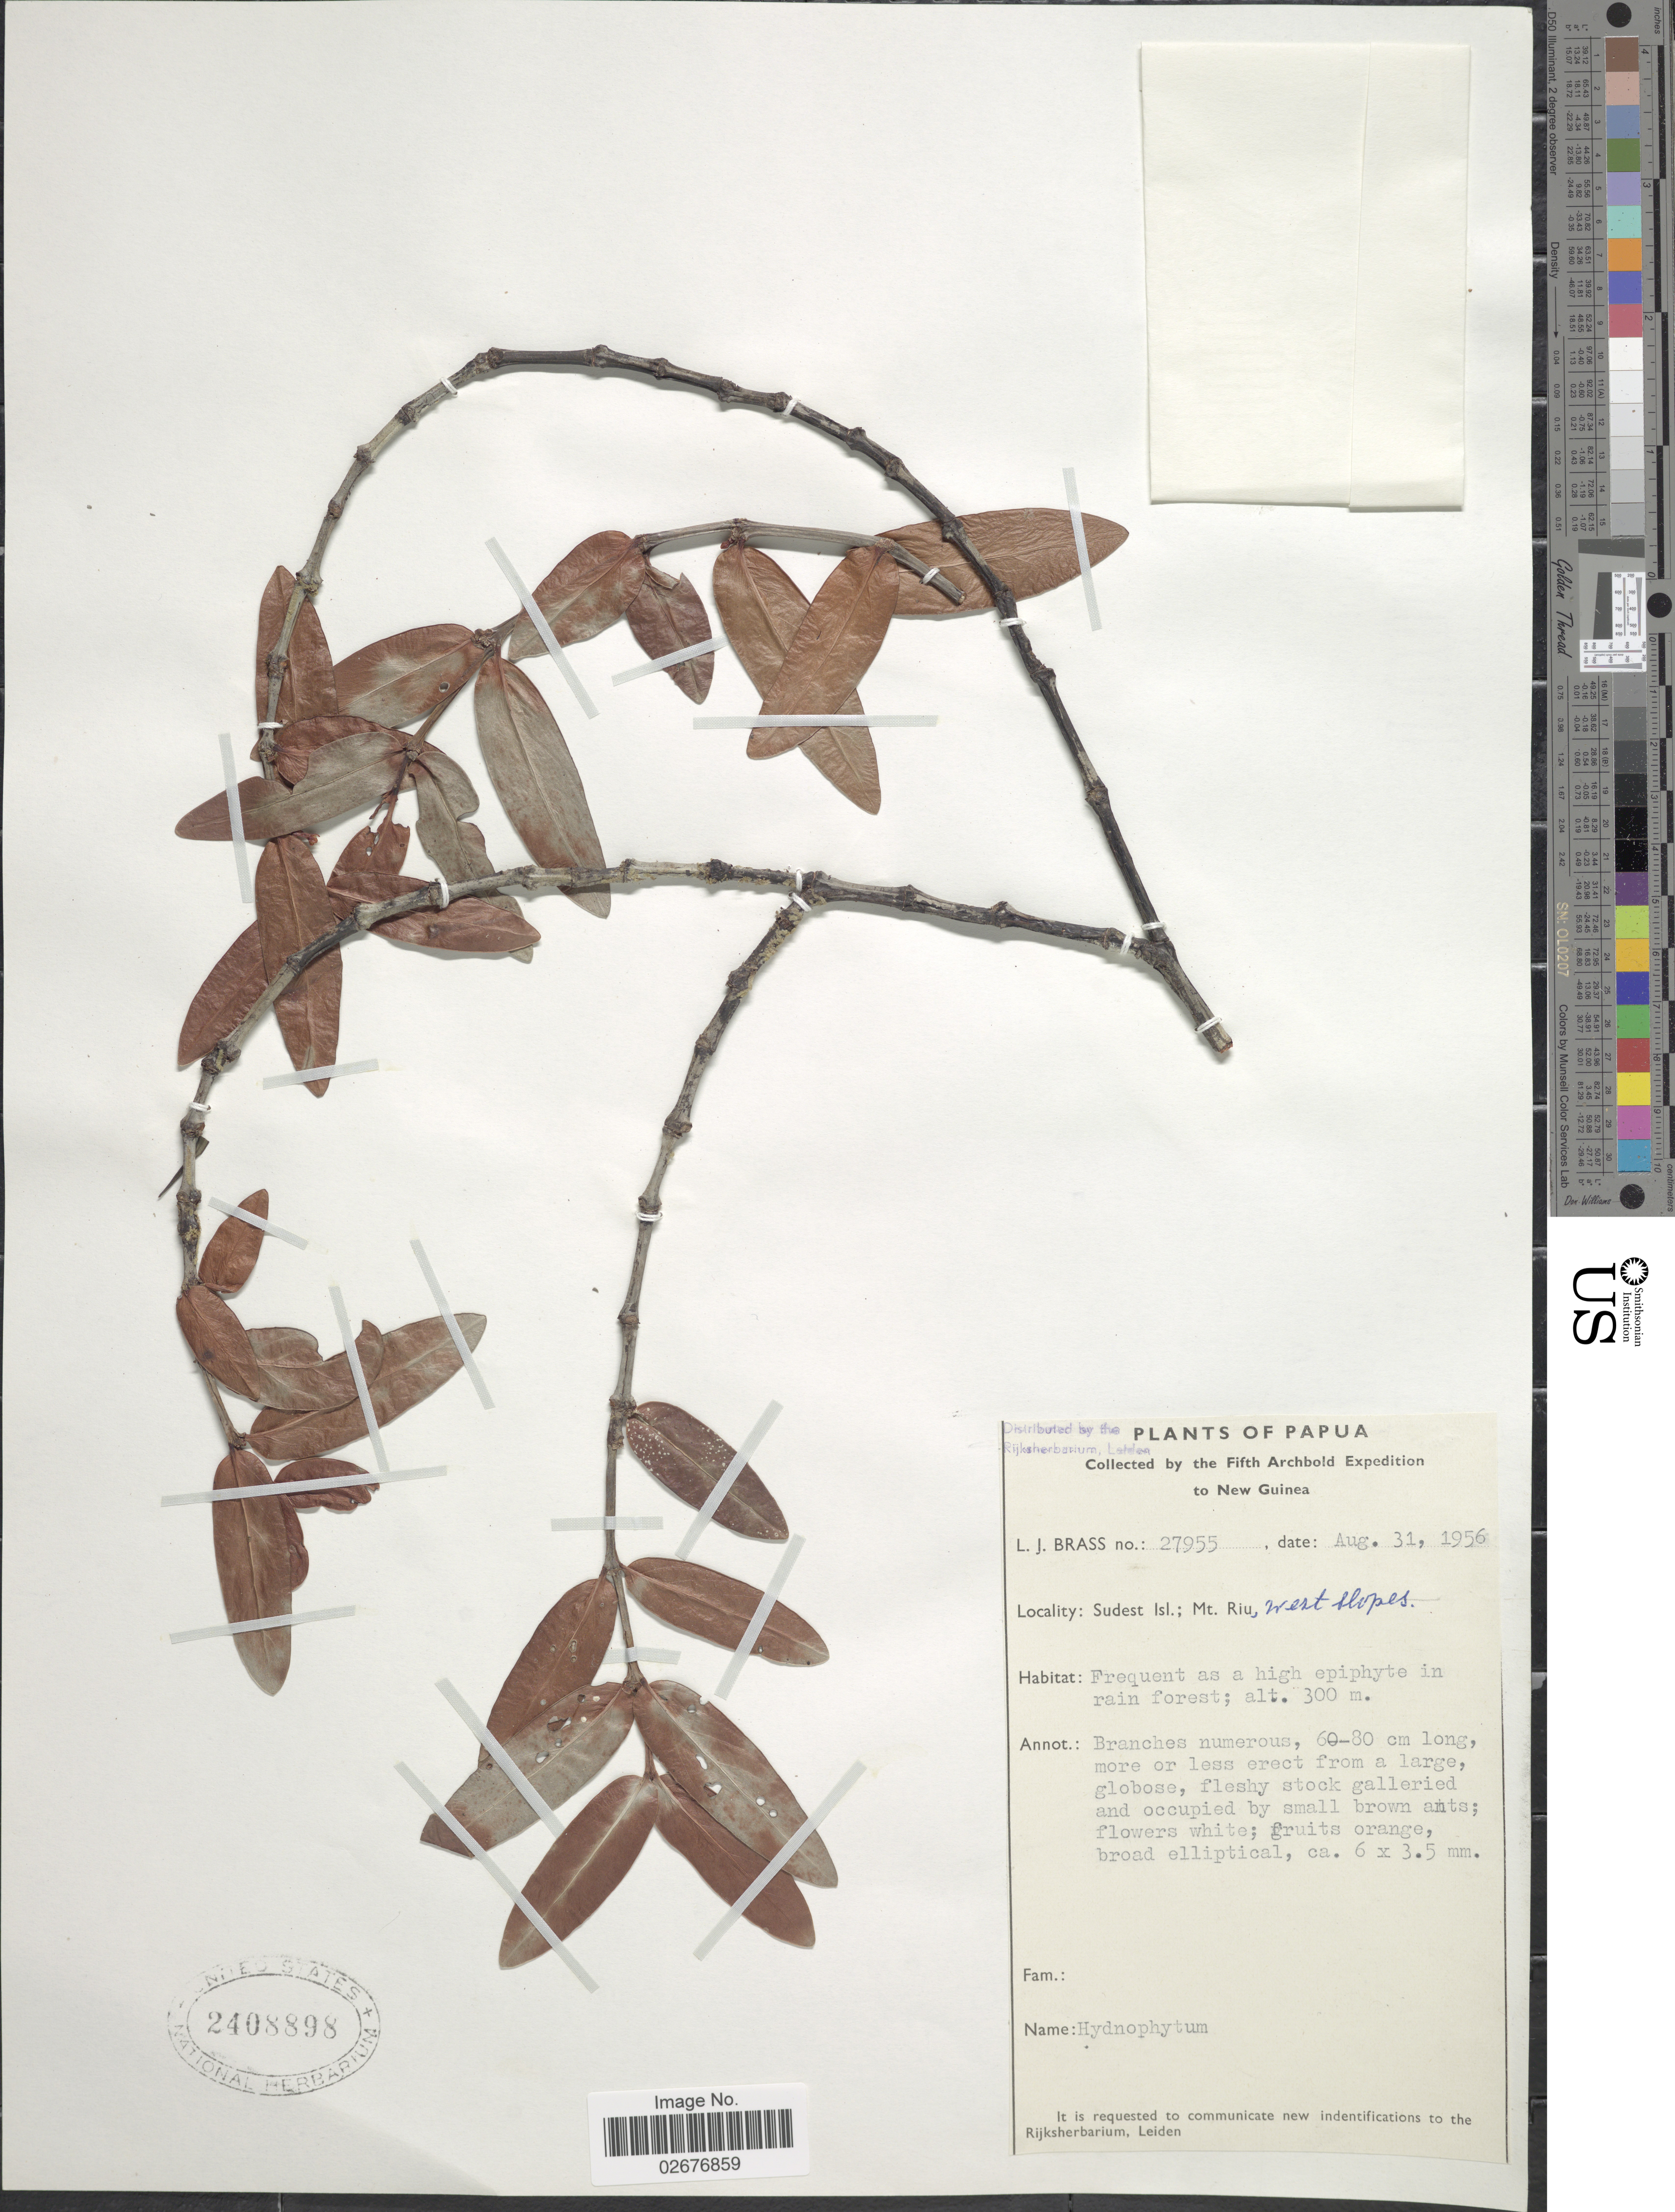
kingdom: Plantae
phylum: Tracheophyta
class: Magnoliopsida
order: Gentianales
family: Rubiaceae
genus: Hydnophytum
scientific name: Hydnophytum sp.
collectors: L. J. Brass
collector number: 27955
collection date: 1956-08-31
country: Papua New Guinea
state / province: Milne Bay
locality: Papua, Sudest Isl.; Mt. Riu, west slopes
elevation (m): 300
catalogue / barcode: US 2408898